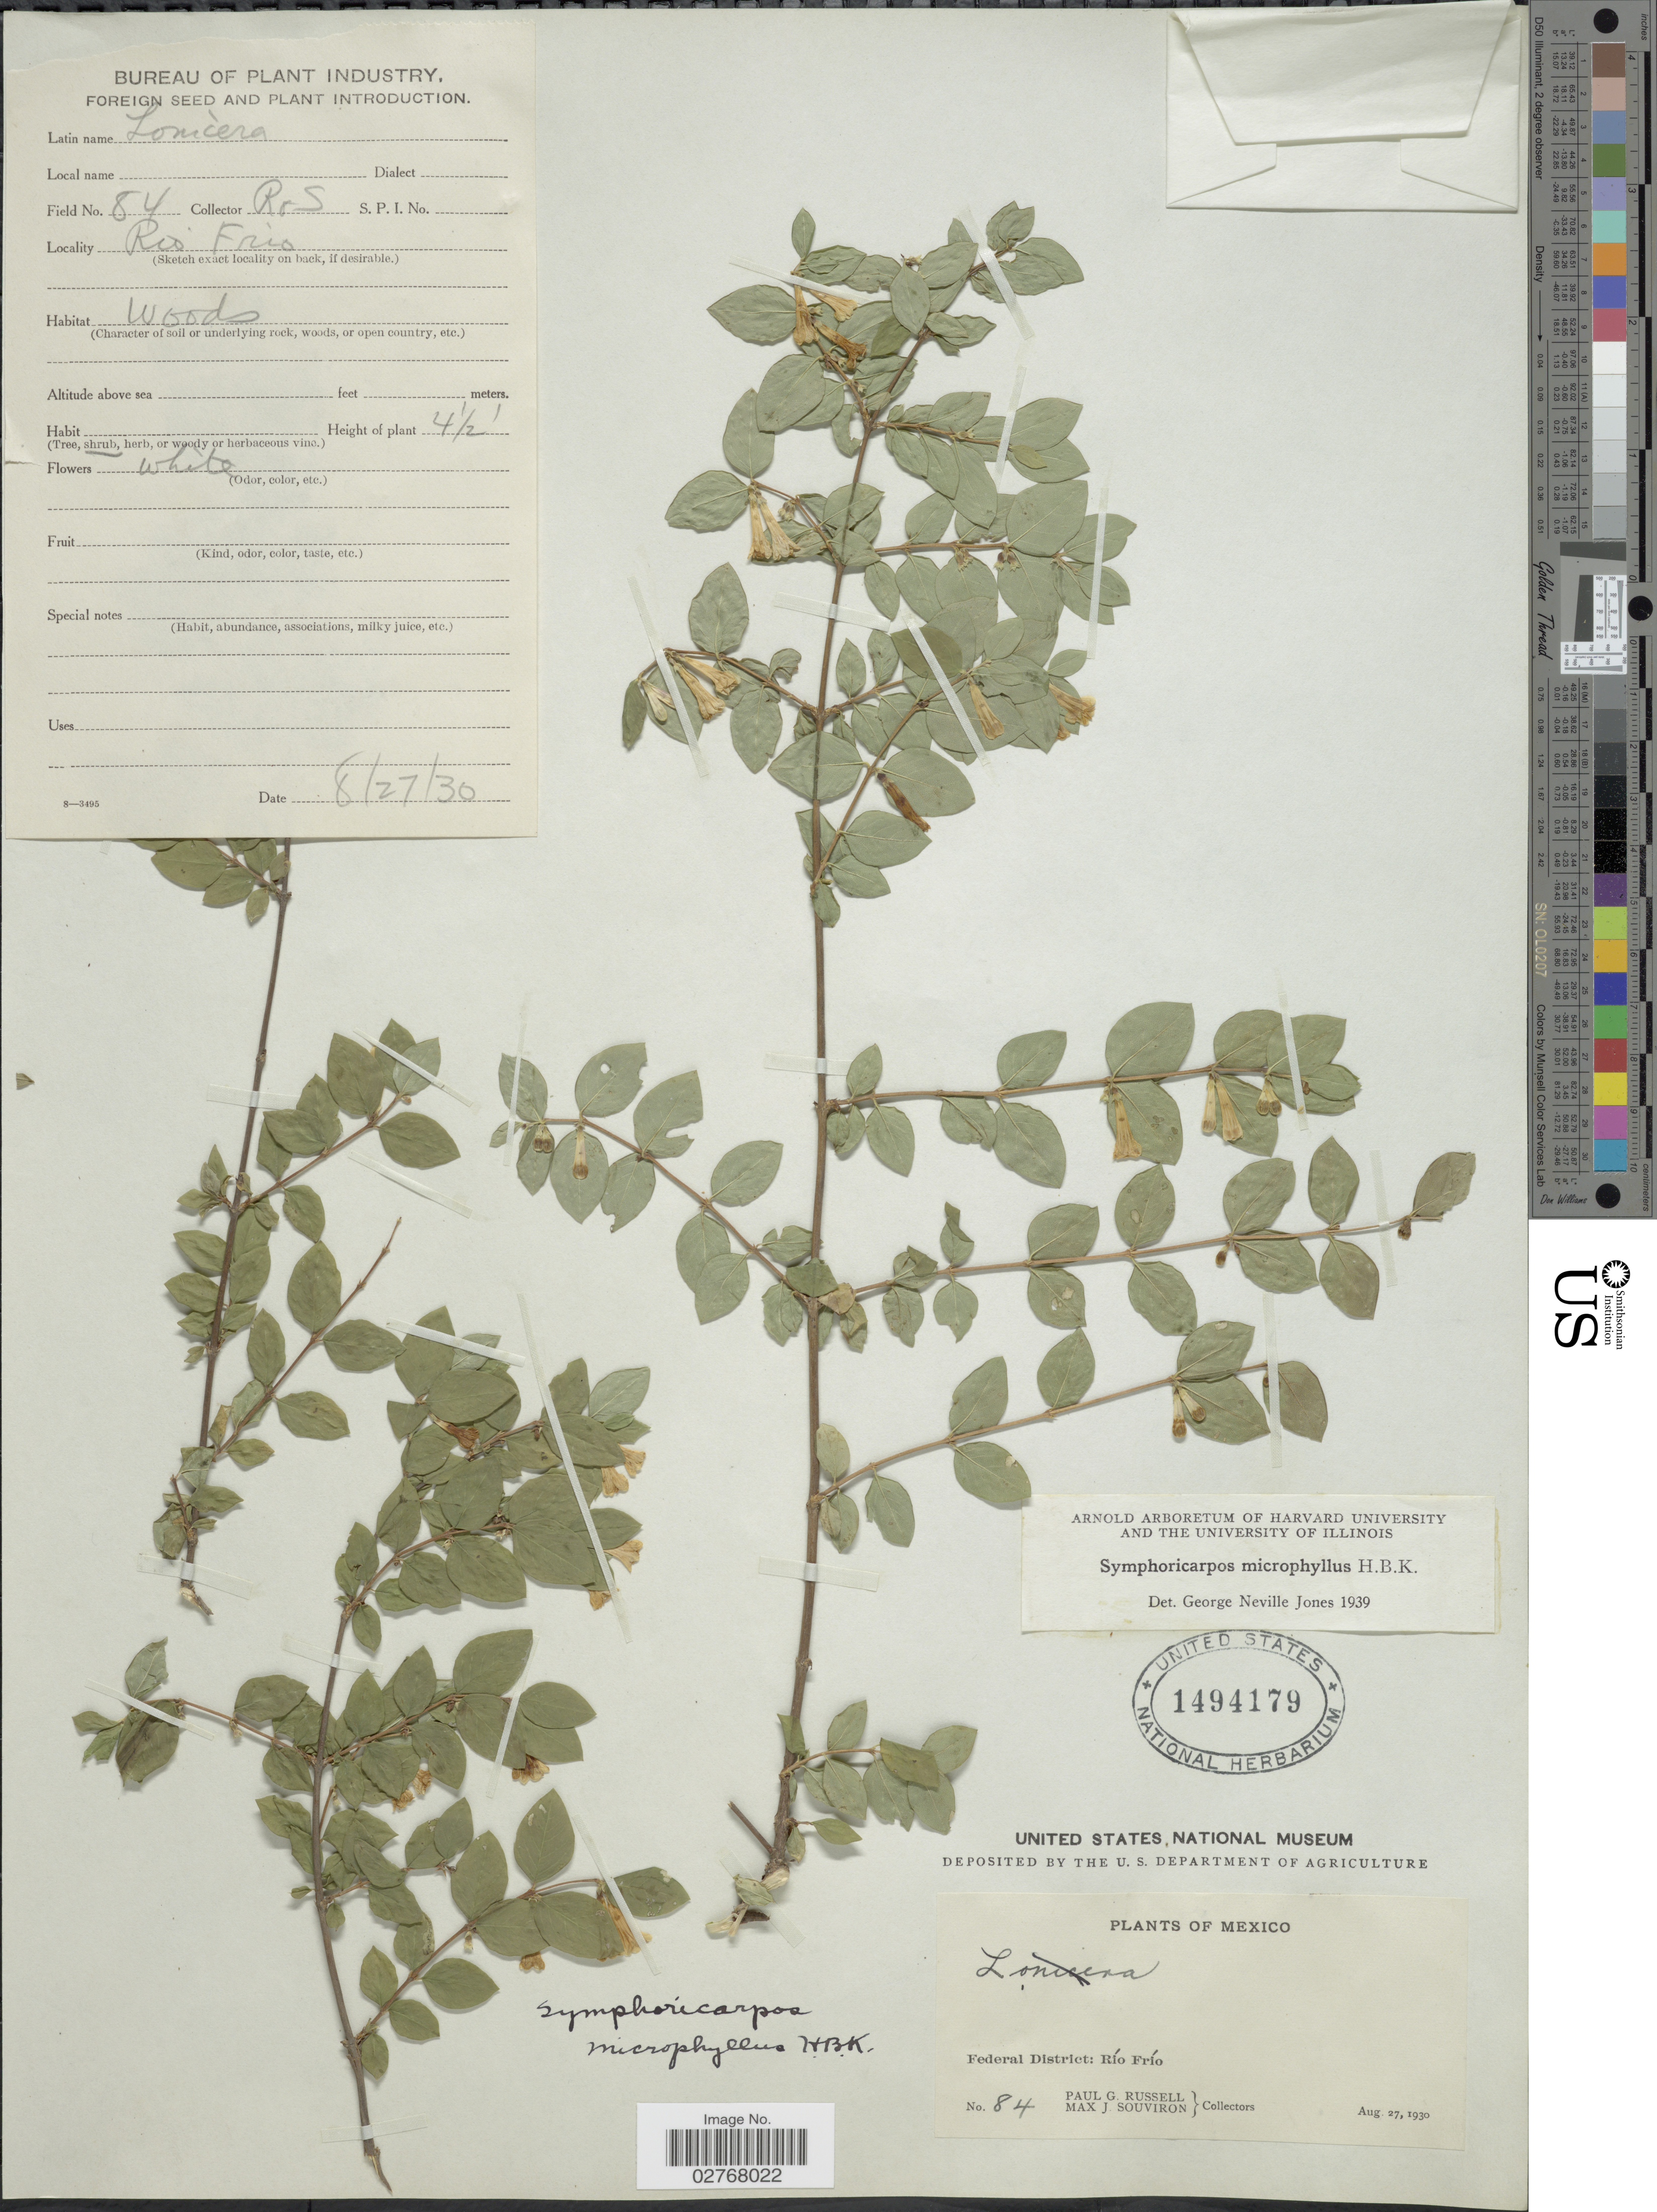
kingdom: Plantae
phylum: Tracheophyta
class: Magnoliopsida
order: Dipsacales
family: Caprifoliaceae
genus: Symphoricarpos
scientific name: Symphoricarpos microphyllus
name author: Kunth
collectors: P. G. Russell & M. J. Souviron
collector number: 84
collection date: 1930-08-27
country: Mexico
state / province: Distrito Federal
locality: Federal District: Rio Frio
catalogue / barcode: US 1494179